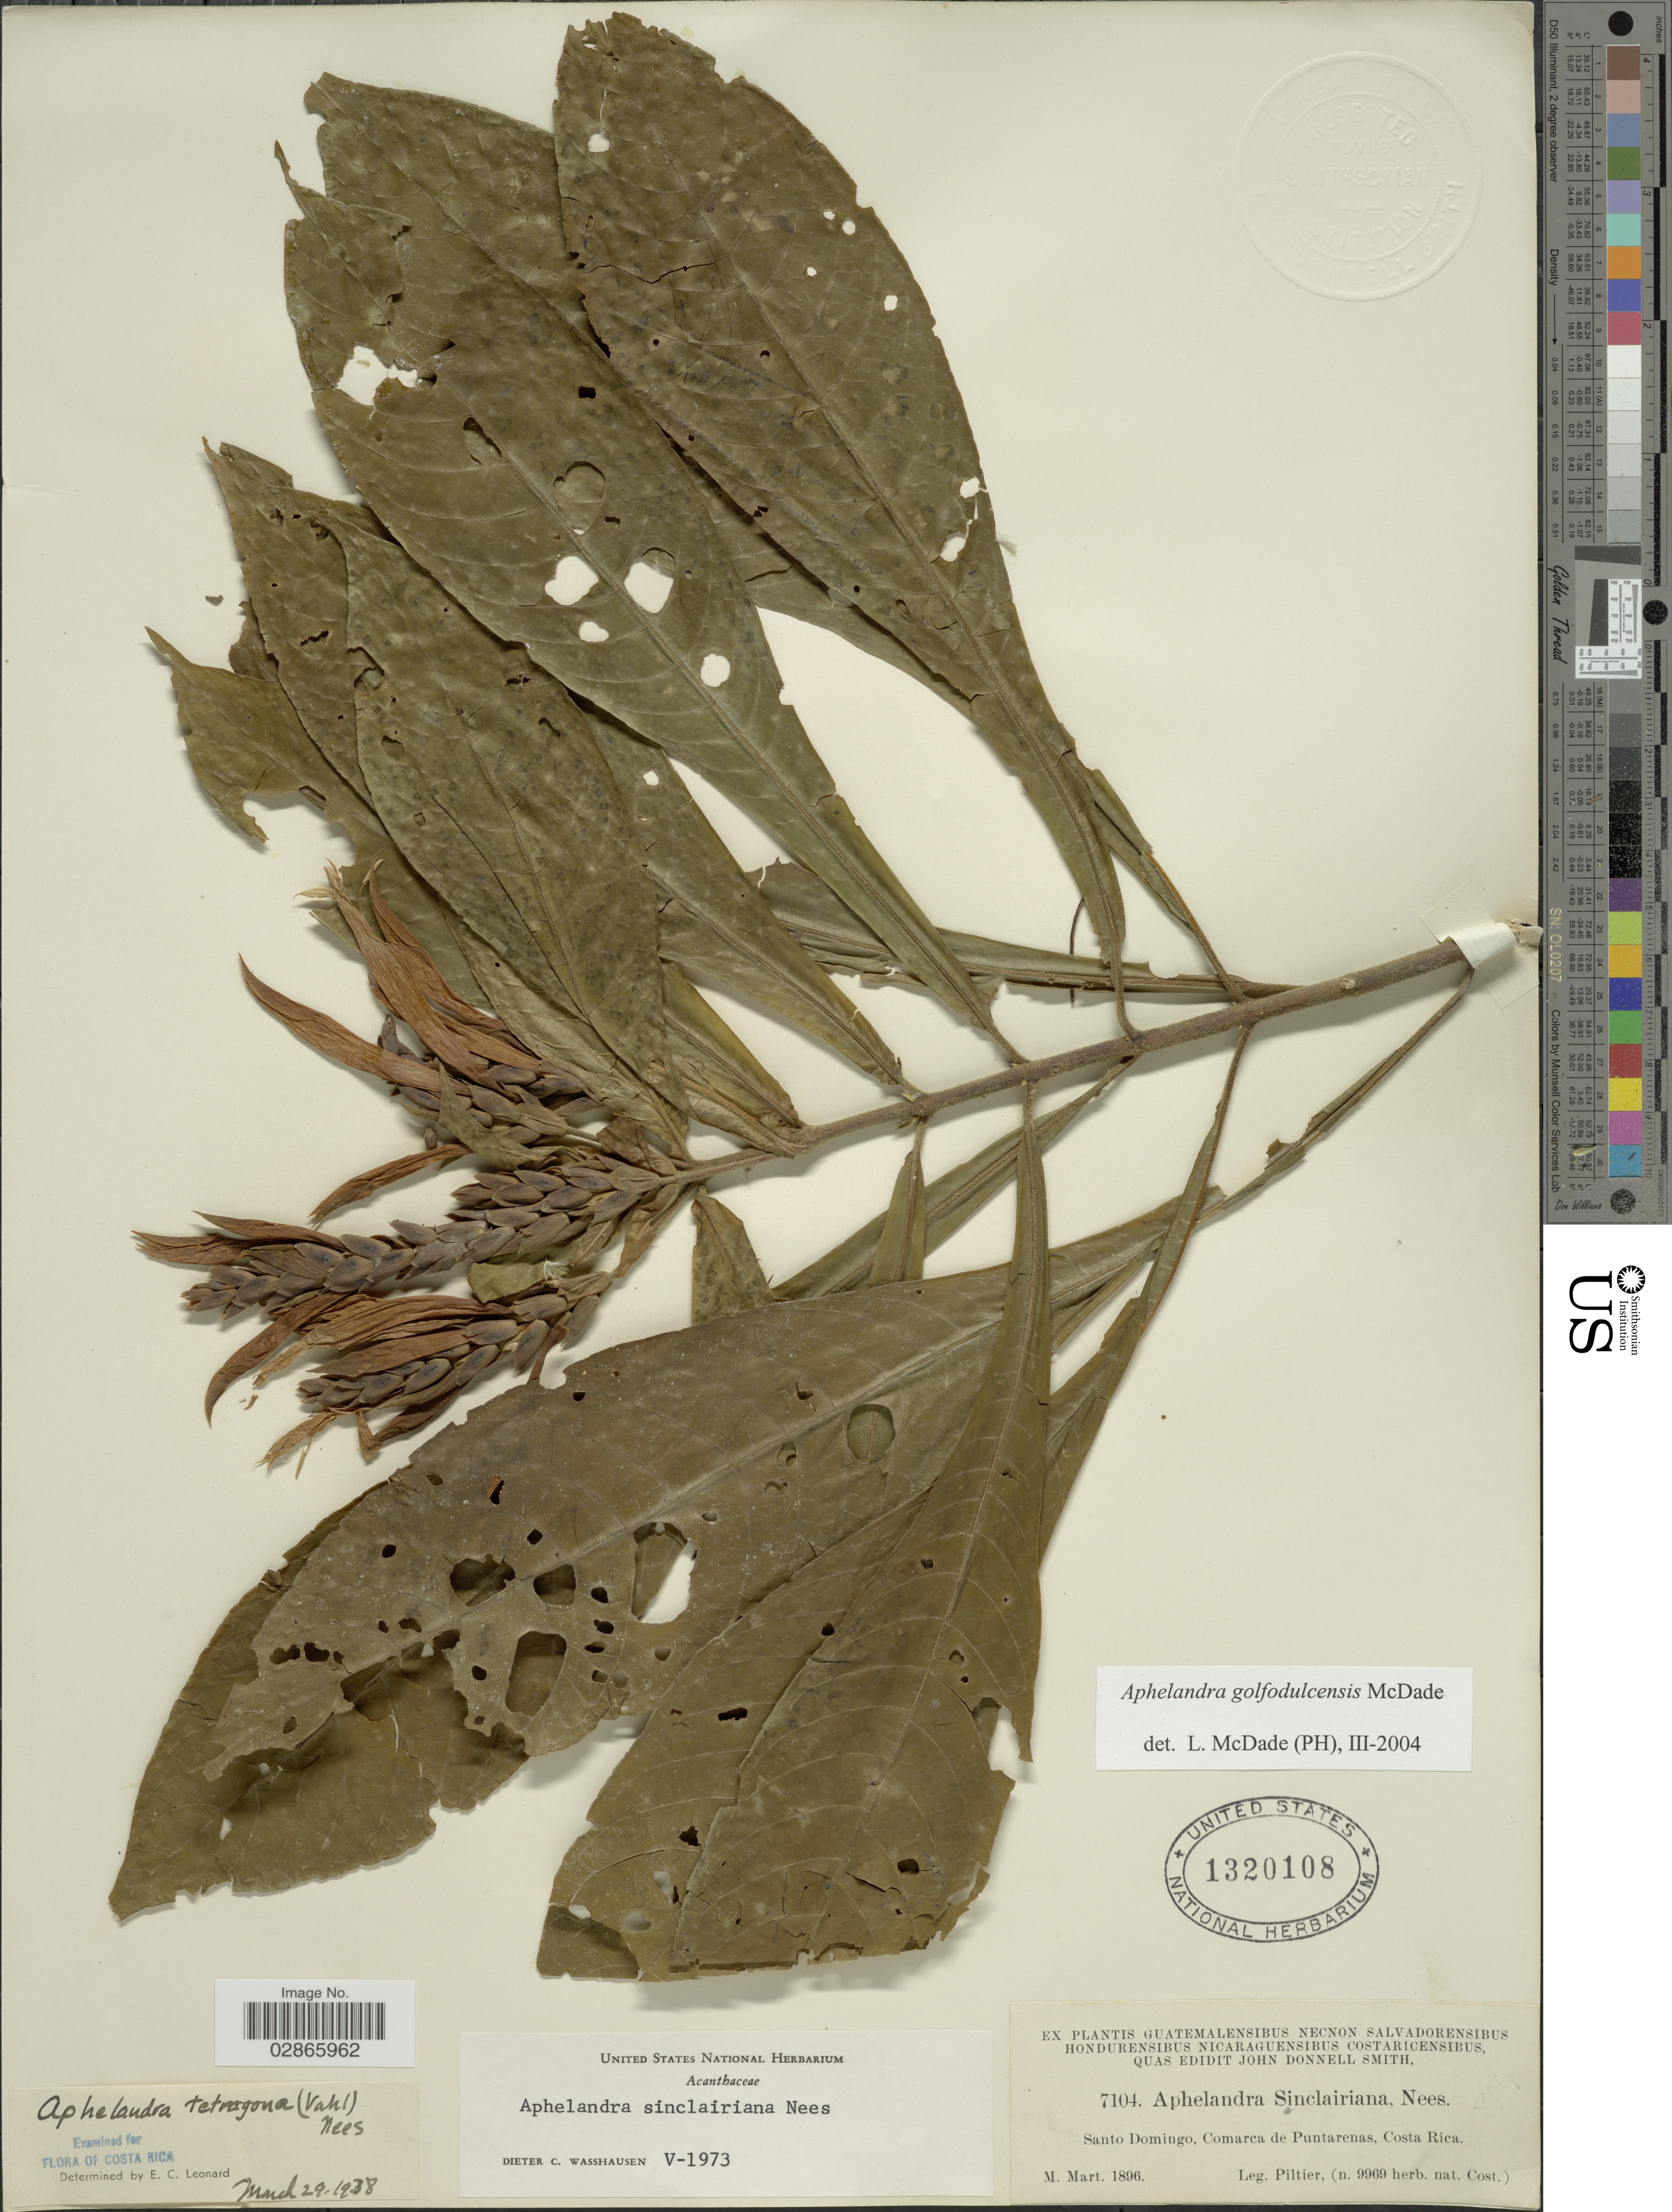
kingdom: Plantae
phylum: Tracheophyta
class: Magnoliopsida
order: Lamiales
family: Acanthaceae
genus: Aphelandra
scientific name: Aphelandra golfodulcensis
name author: McDade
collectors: Piltier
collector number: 7104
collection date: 1896-03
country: Costa Rica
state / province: Puntarenas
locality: Santo Domingo, Comarca de Puntarenas.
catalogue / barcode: US 1320108